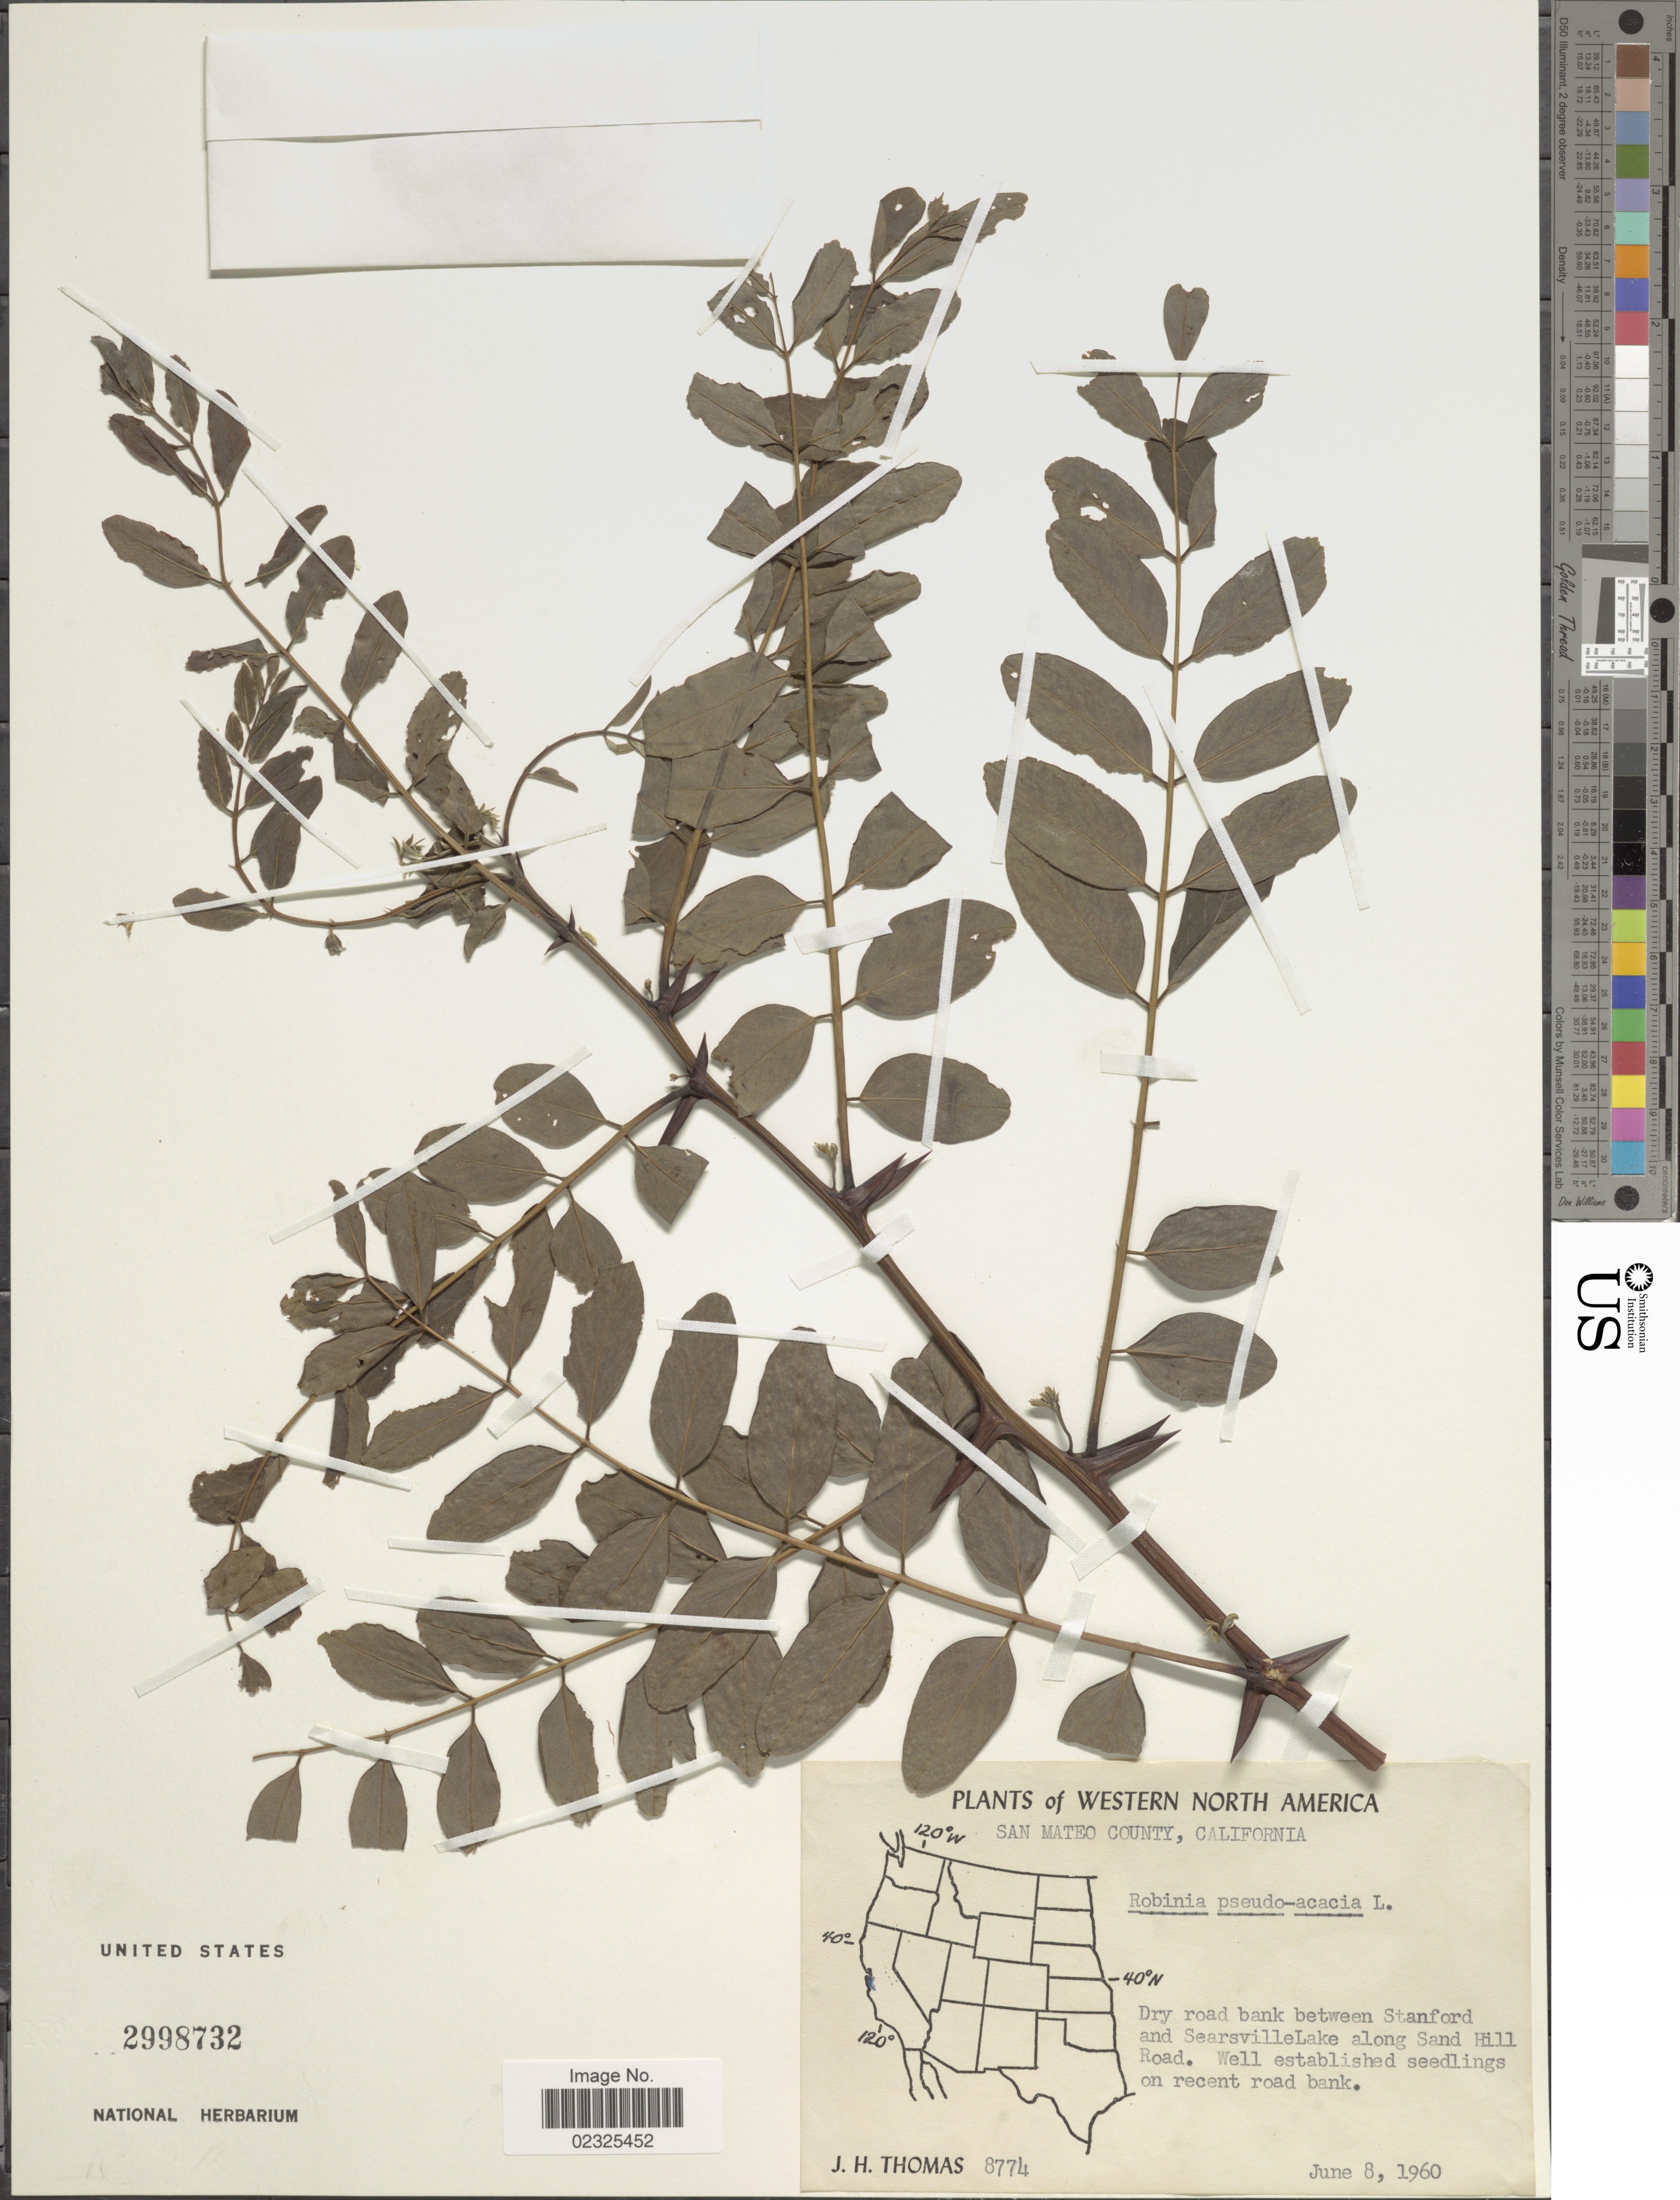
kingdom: Plantae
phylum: Tracheophyta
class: Magnoliopsida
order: Fabales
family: Fabaceae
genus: Robinia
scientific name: Robinia pseudoacacia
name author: L.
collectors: J. H. Thomas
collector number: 8774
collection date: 1960-06-08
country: United States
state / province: California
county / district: San Mateo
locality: Western North America, San Mateo County, dry road bank between Stanford and Searsville Lake along Sand Hill Road, well established seedlings on recent road bank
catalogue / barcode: US 2998732